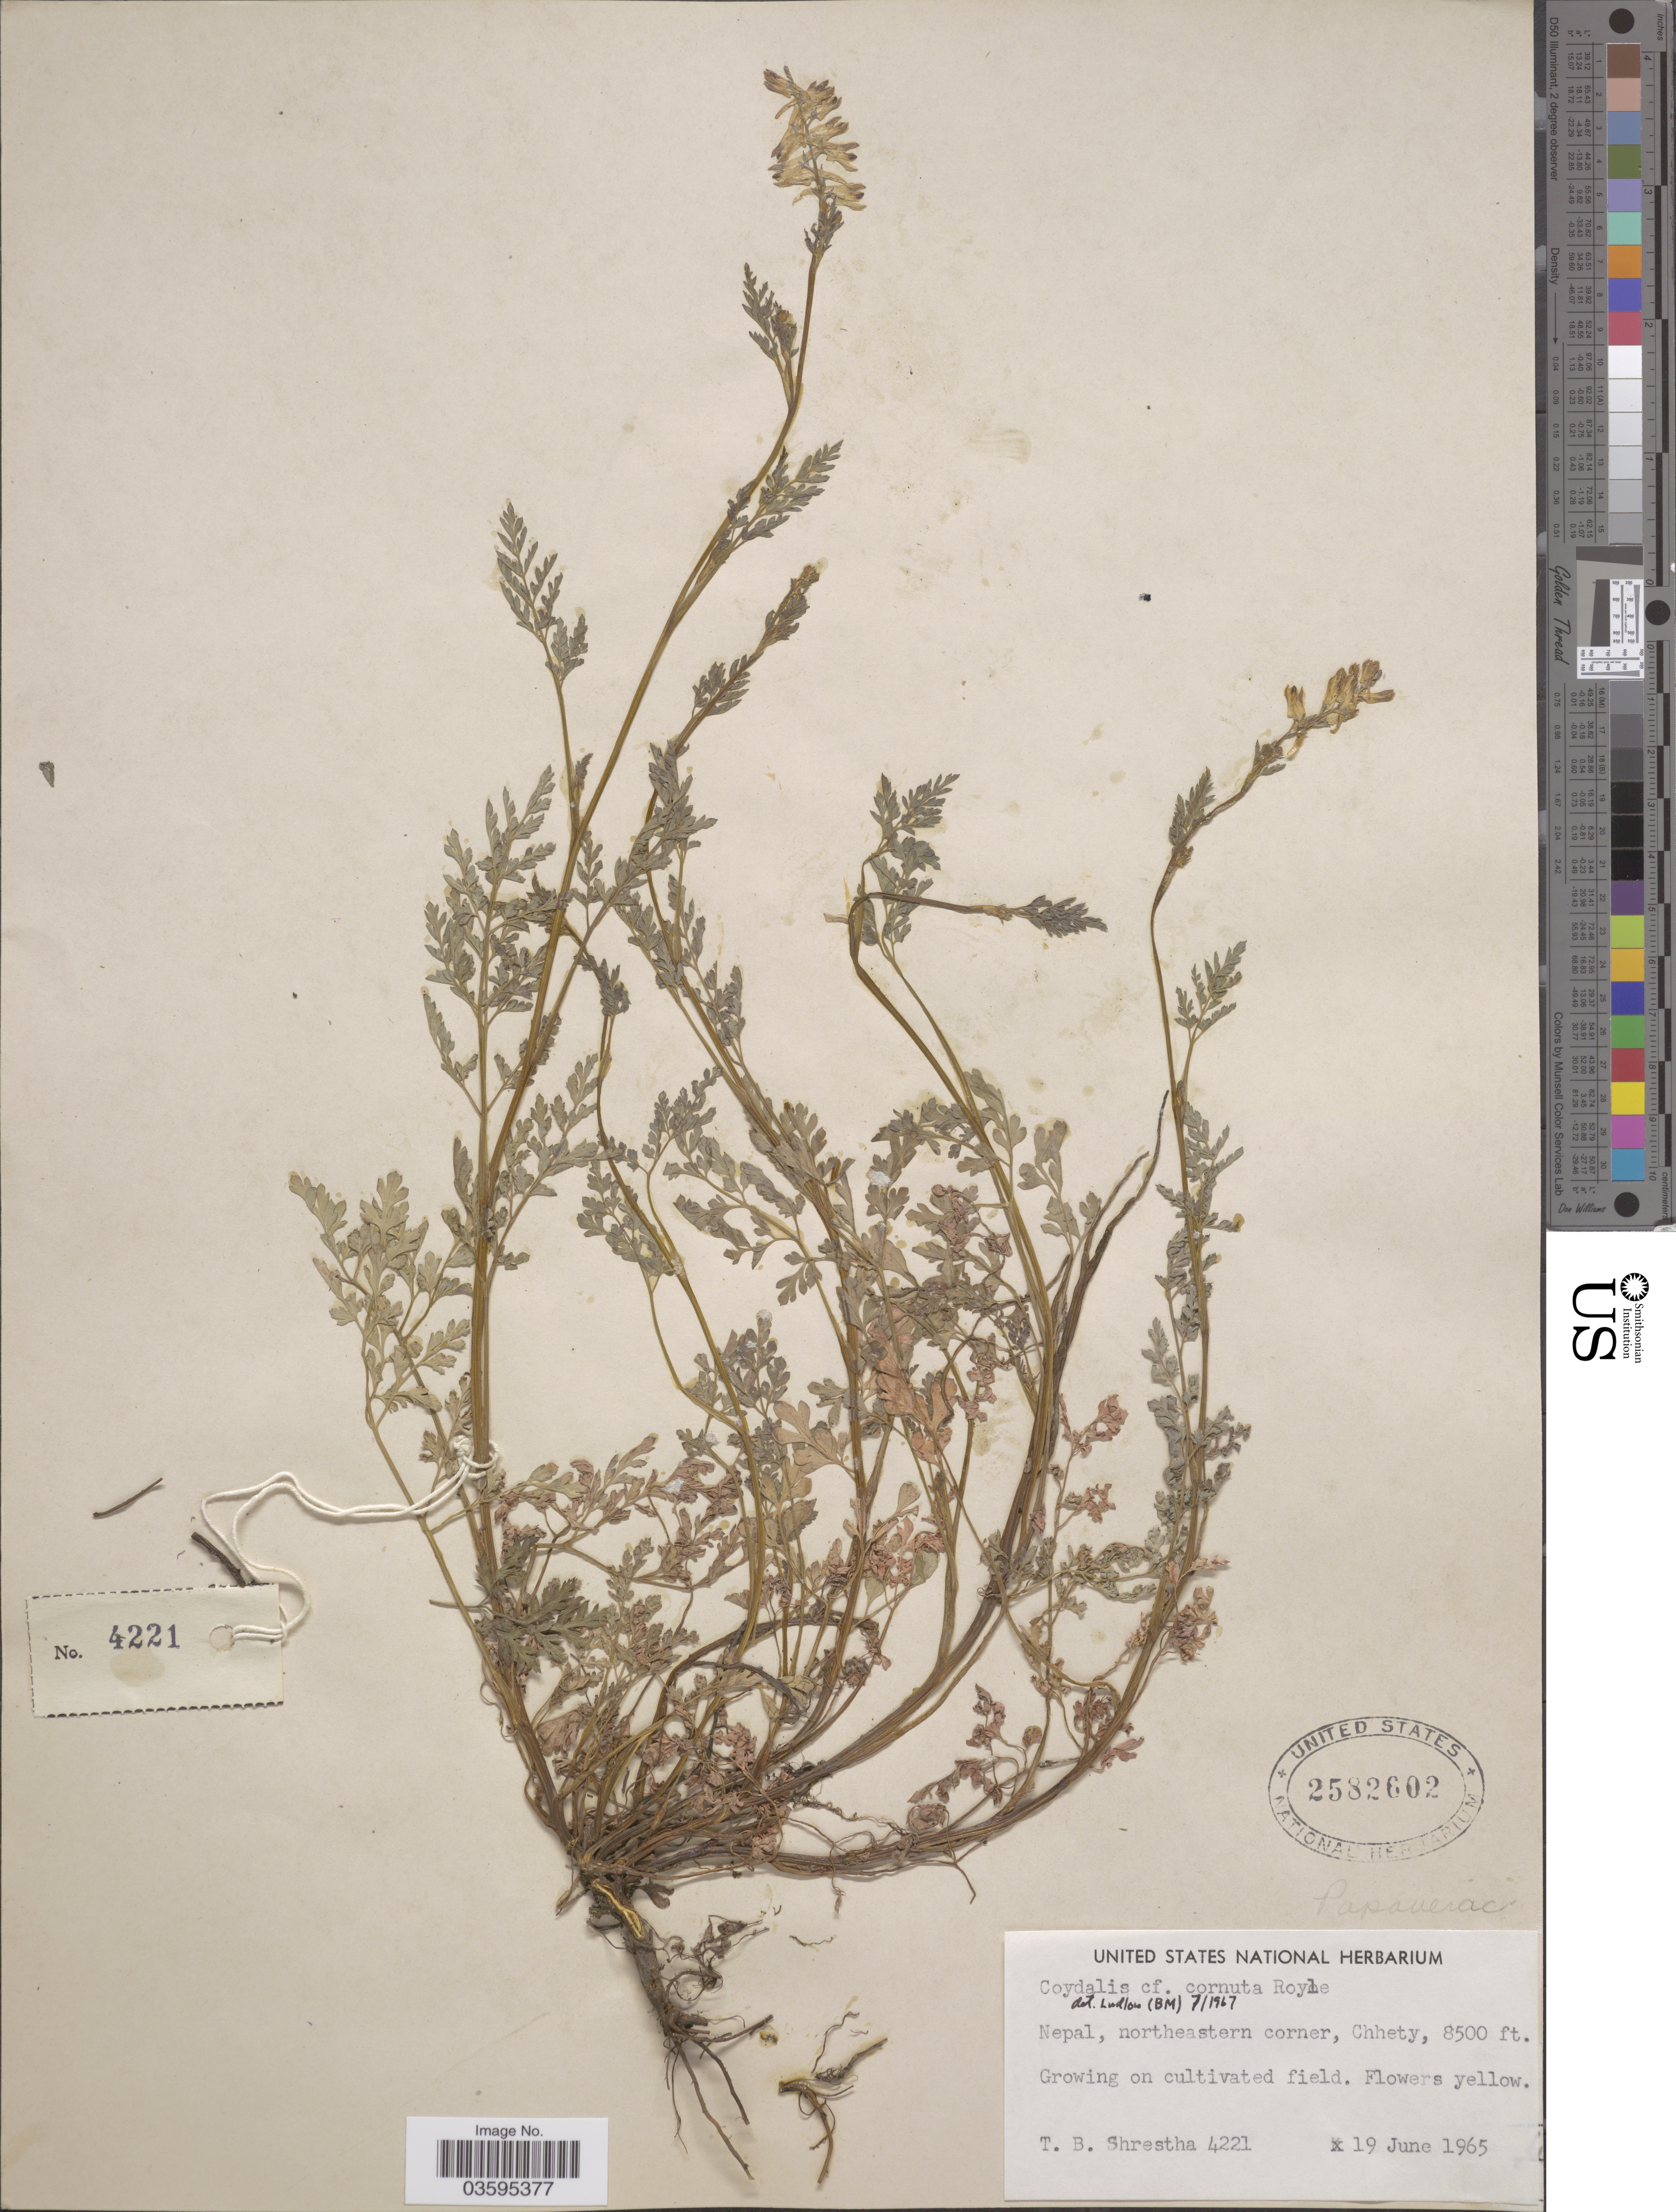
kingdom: Plantae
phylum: Tracheophyta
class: Magnoliopsida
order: Ranunculales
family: Papaveraceae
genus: Corydalis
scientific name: Corydalis ramosa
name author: Wall.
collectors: T. B. Shrestha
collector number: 4221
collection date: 1965-06-19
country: Nepal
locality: Northeastern corner, Chhety.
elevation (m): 2591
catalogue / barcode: US 2582602